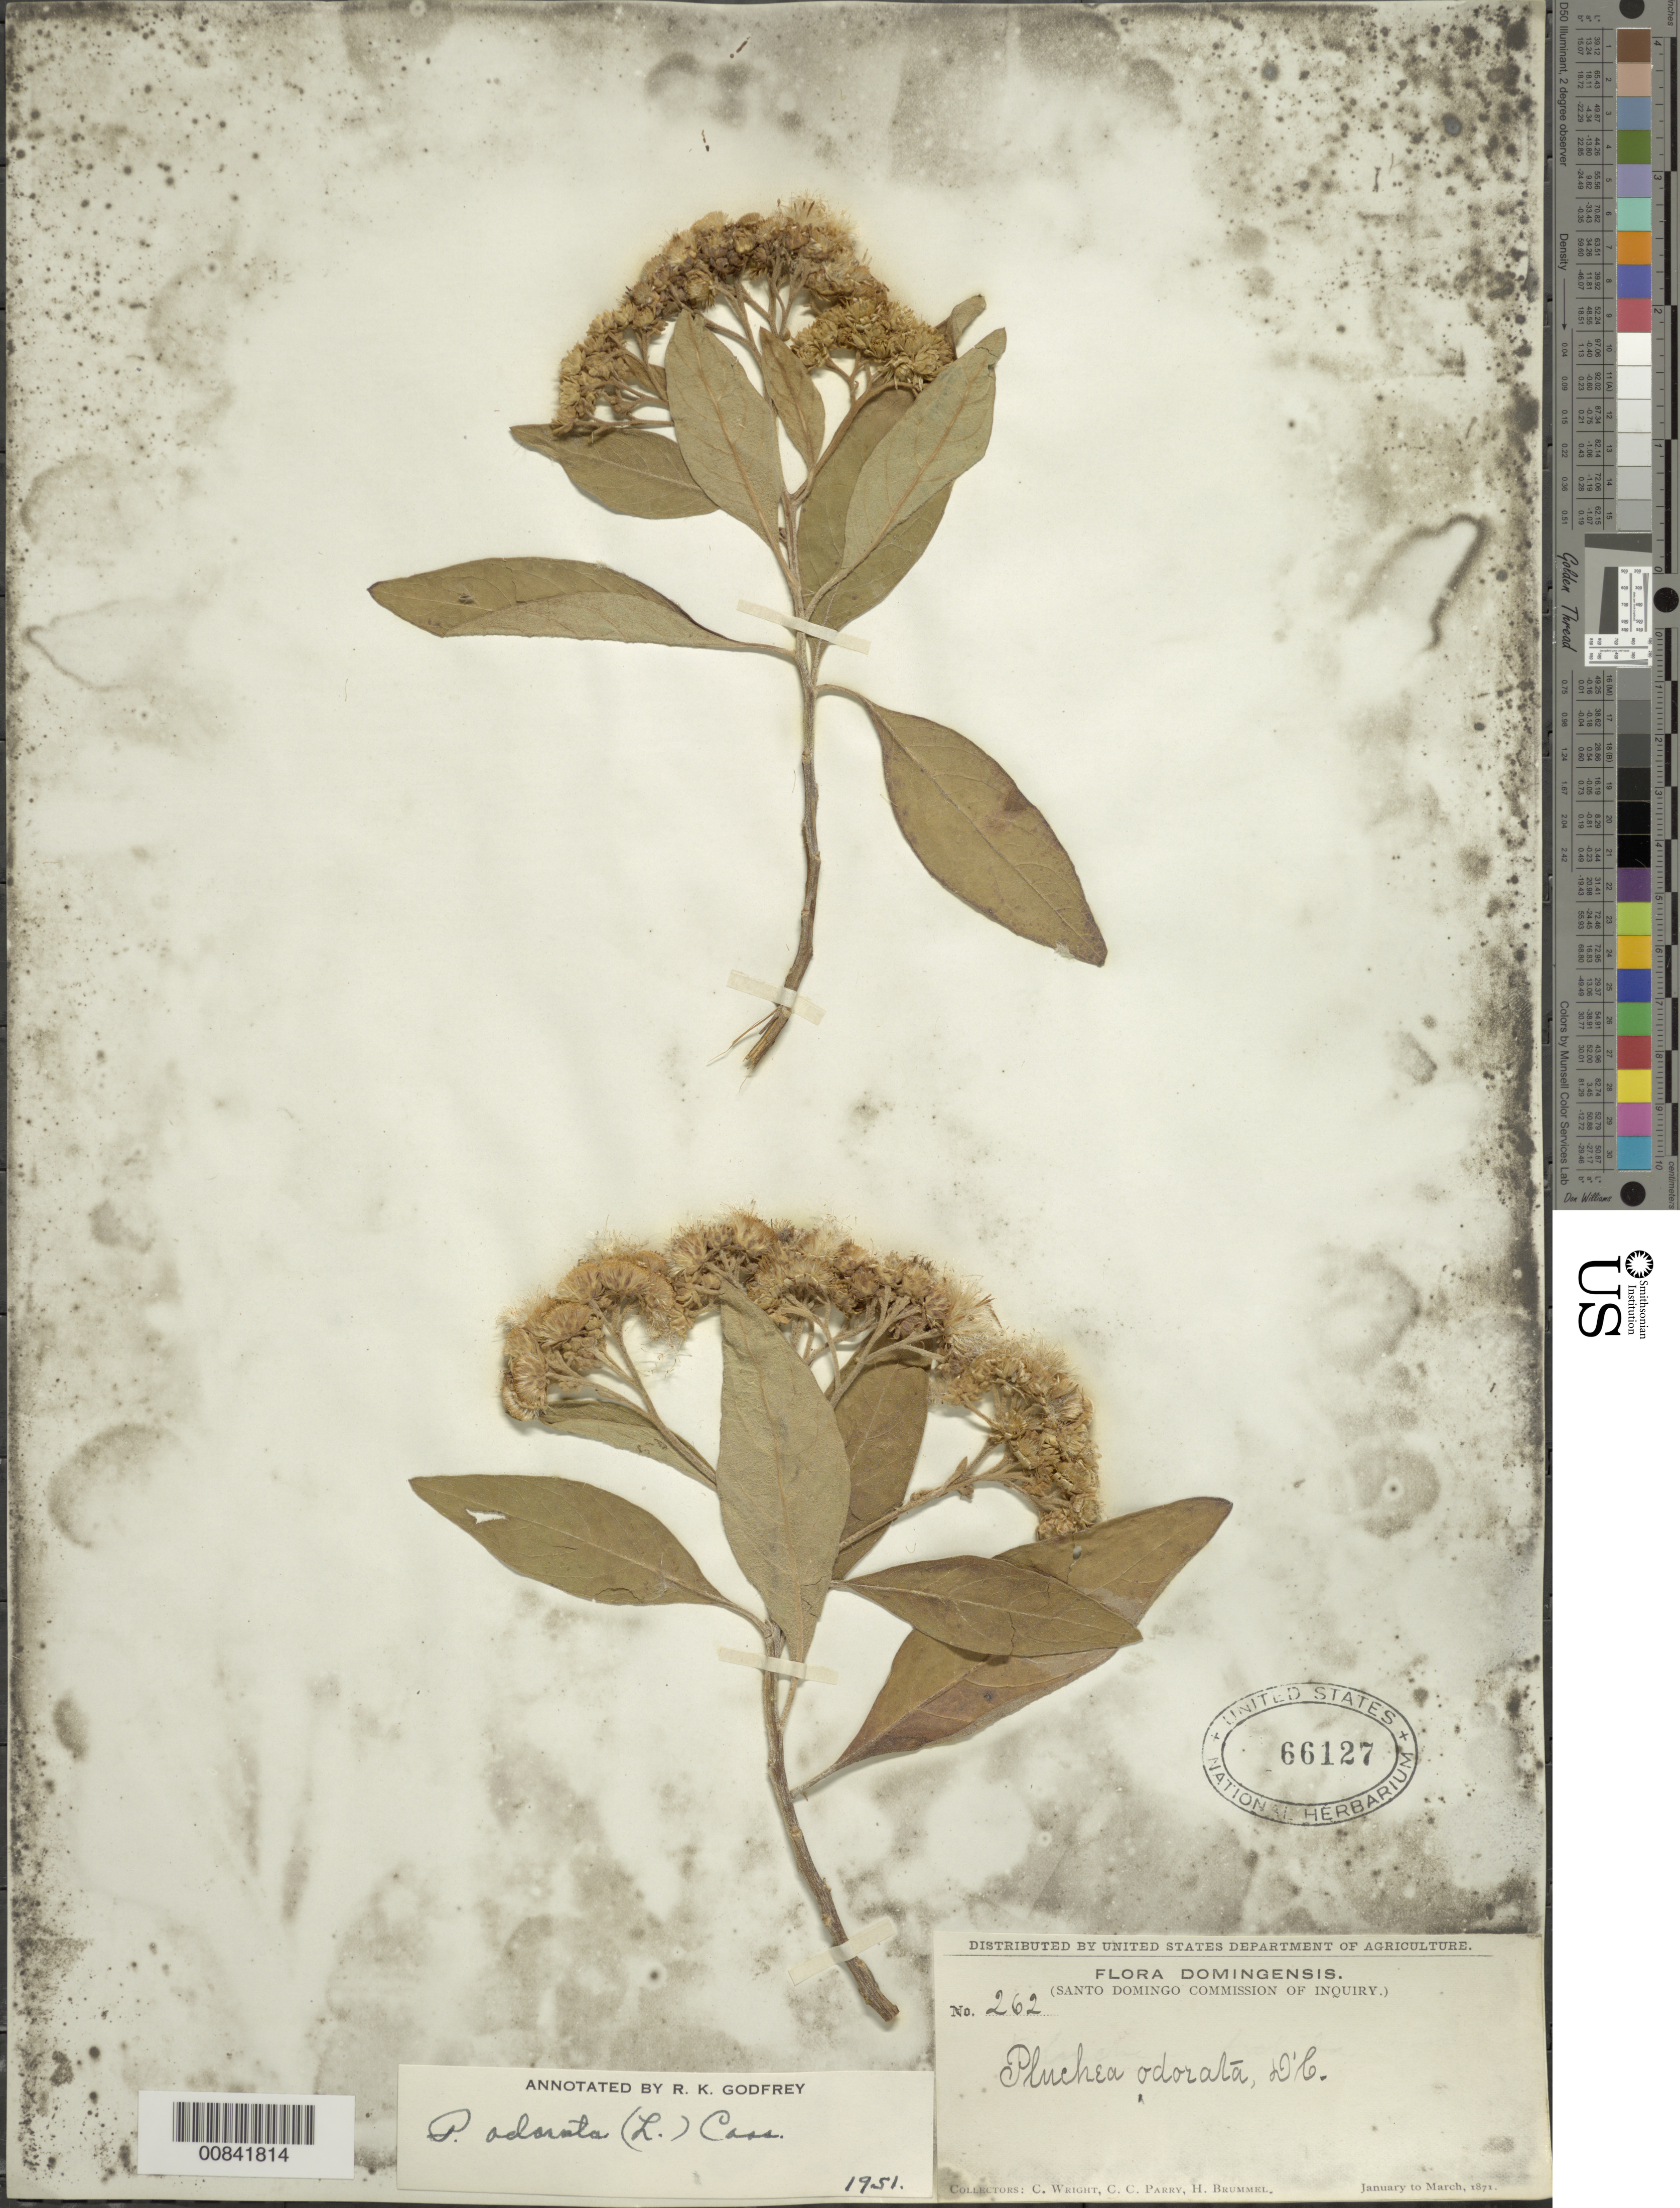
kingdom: Plantae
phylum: Tracheophyta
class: Magnoliopsida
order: Asterales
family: Asteraceae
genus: Pluchea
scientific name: Pluchea carolinensis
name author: (Jacq.) D. Don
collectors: C. Wright, C. C. Parry & H. Brummel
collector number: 262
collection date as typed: Jan 1871 to -- Mar 1871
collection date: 1871-01/1871-03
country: Dominican Republic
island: Hispaniola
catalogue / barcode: US 66127